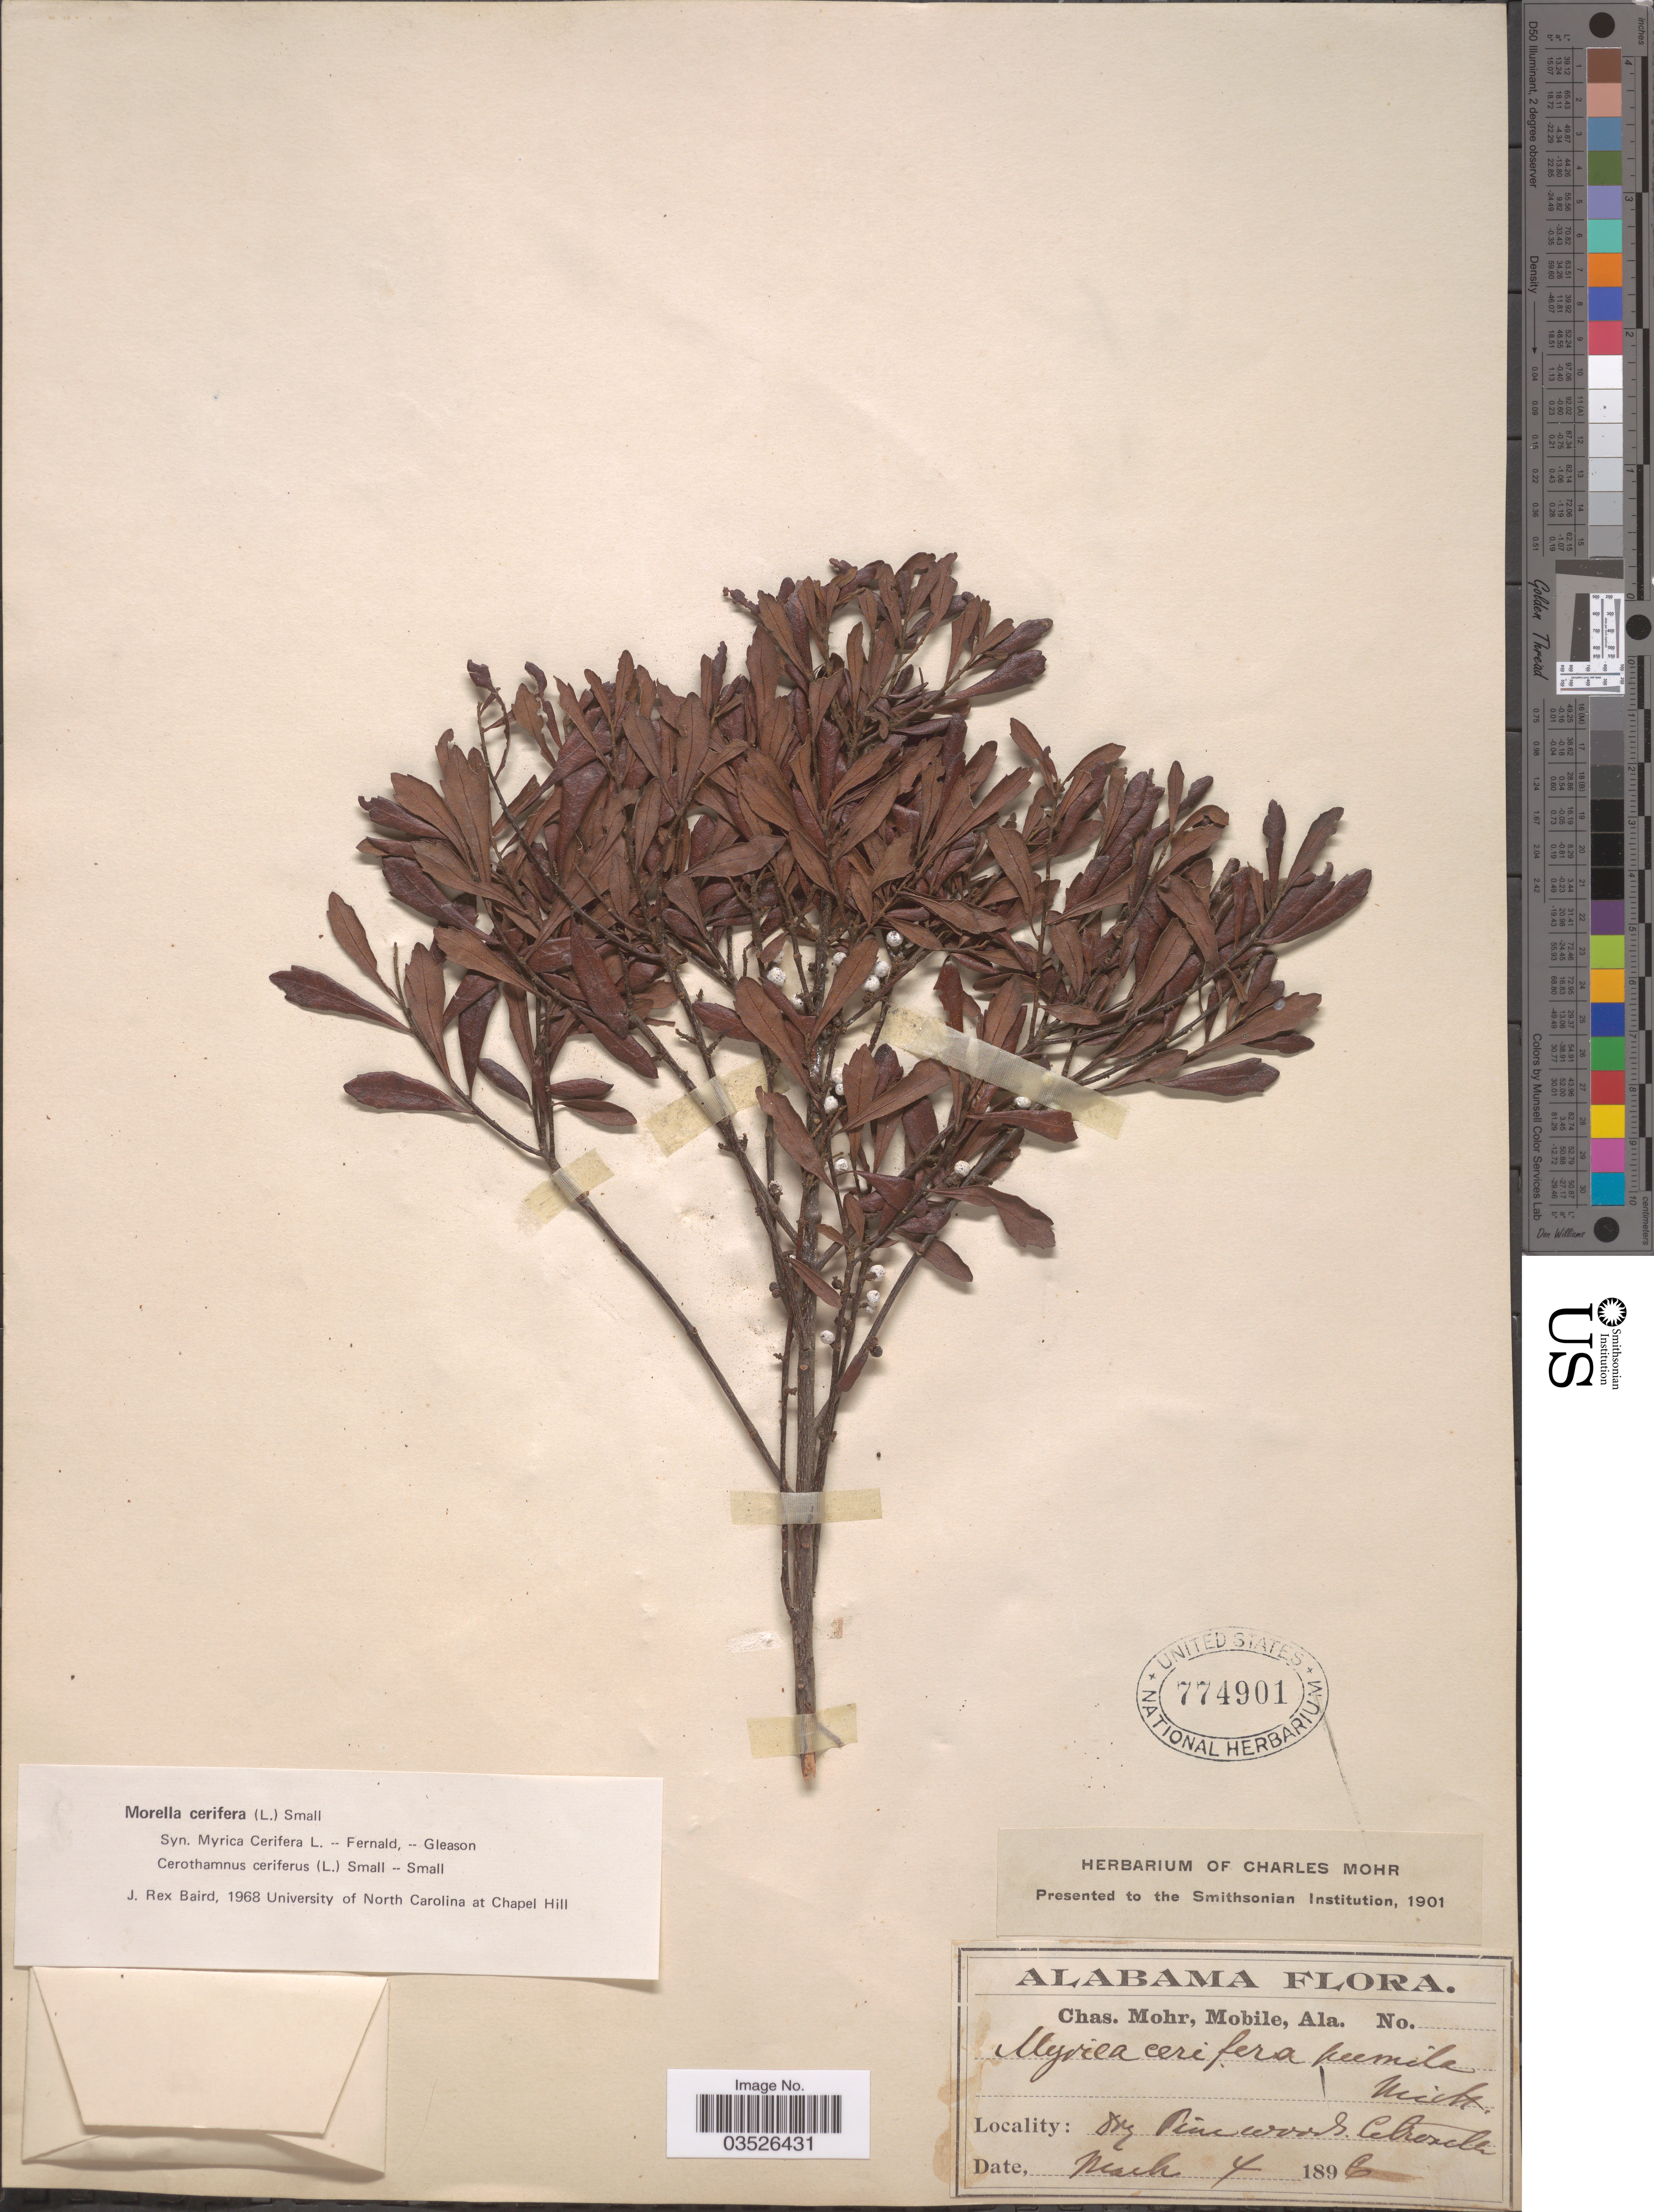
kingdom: Plantae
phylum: Tracheophyta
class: Magnoliopsida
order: Fagales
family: Myricaceae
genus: Morella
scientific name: Morella pumila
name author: (Michx.) Small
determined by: Strong, Mark T., (BOT), Smithsonian Institution - National Museum of Natural History (UNITED STATES)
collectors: Mohr, C. T. (herbarium)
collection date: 1896-03-04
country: United States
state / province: Alabama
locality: Citronelle.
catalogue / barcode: US 774901